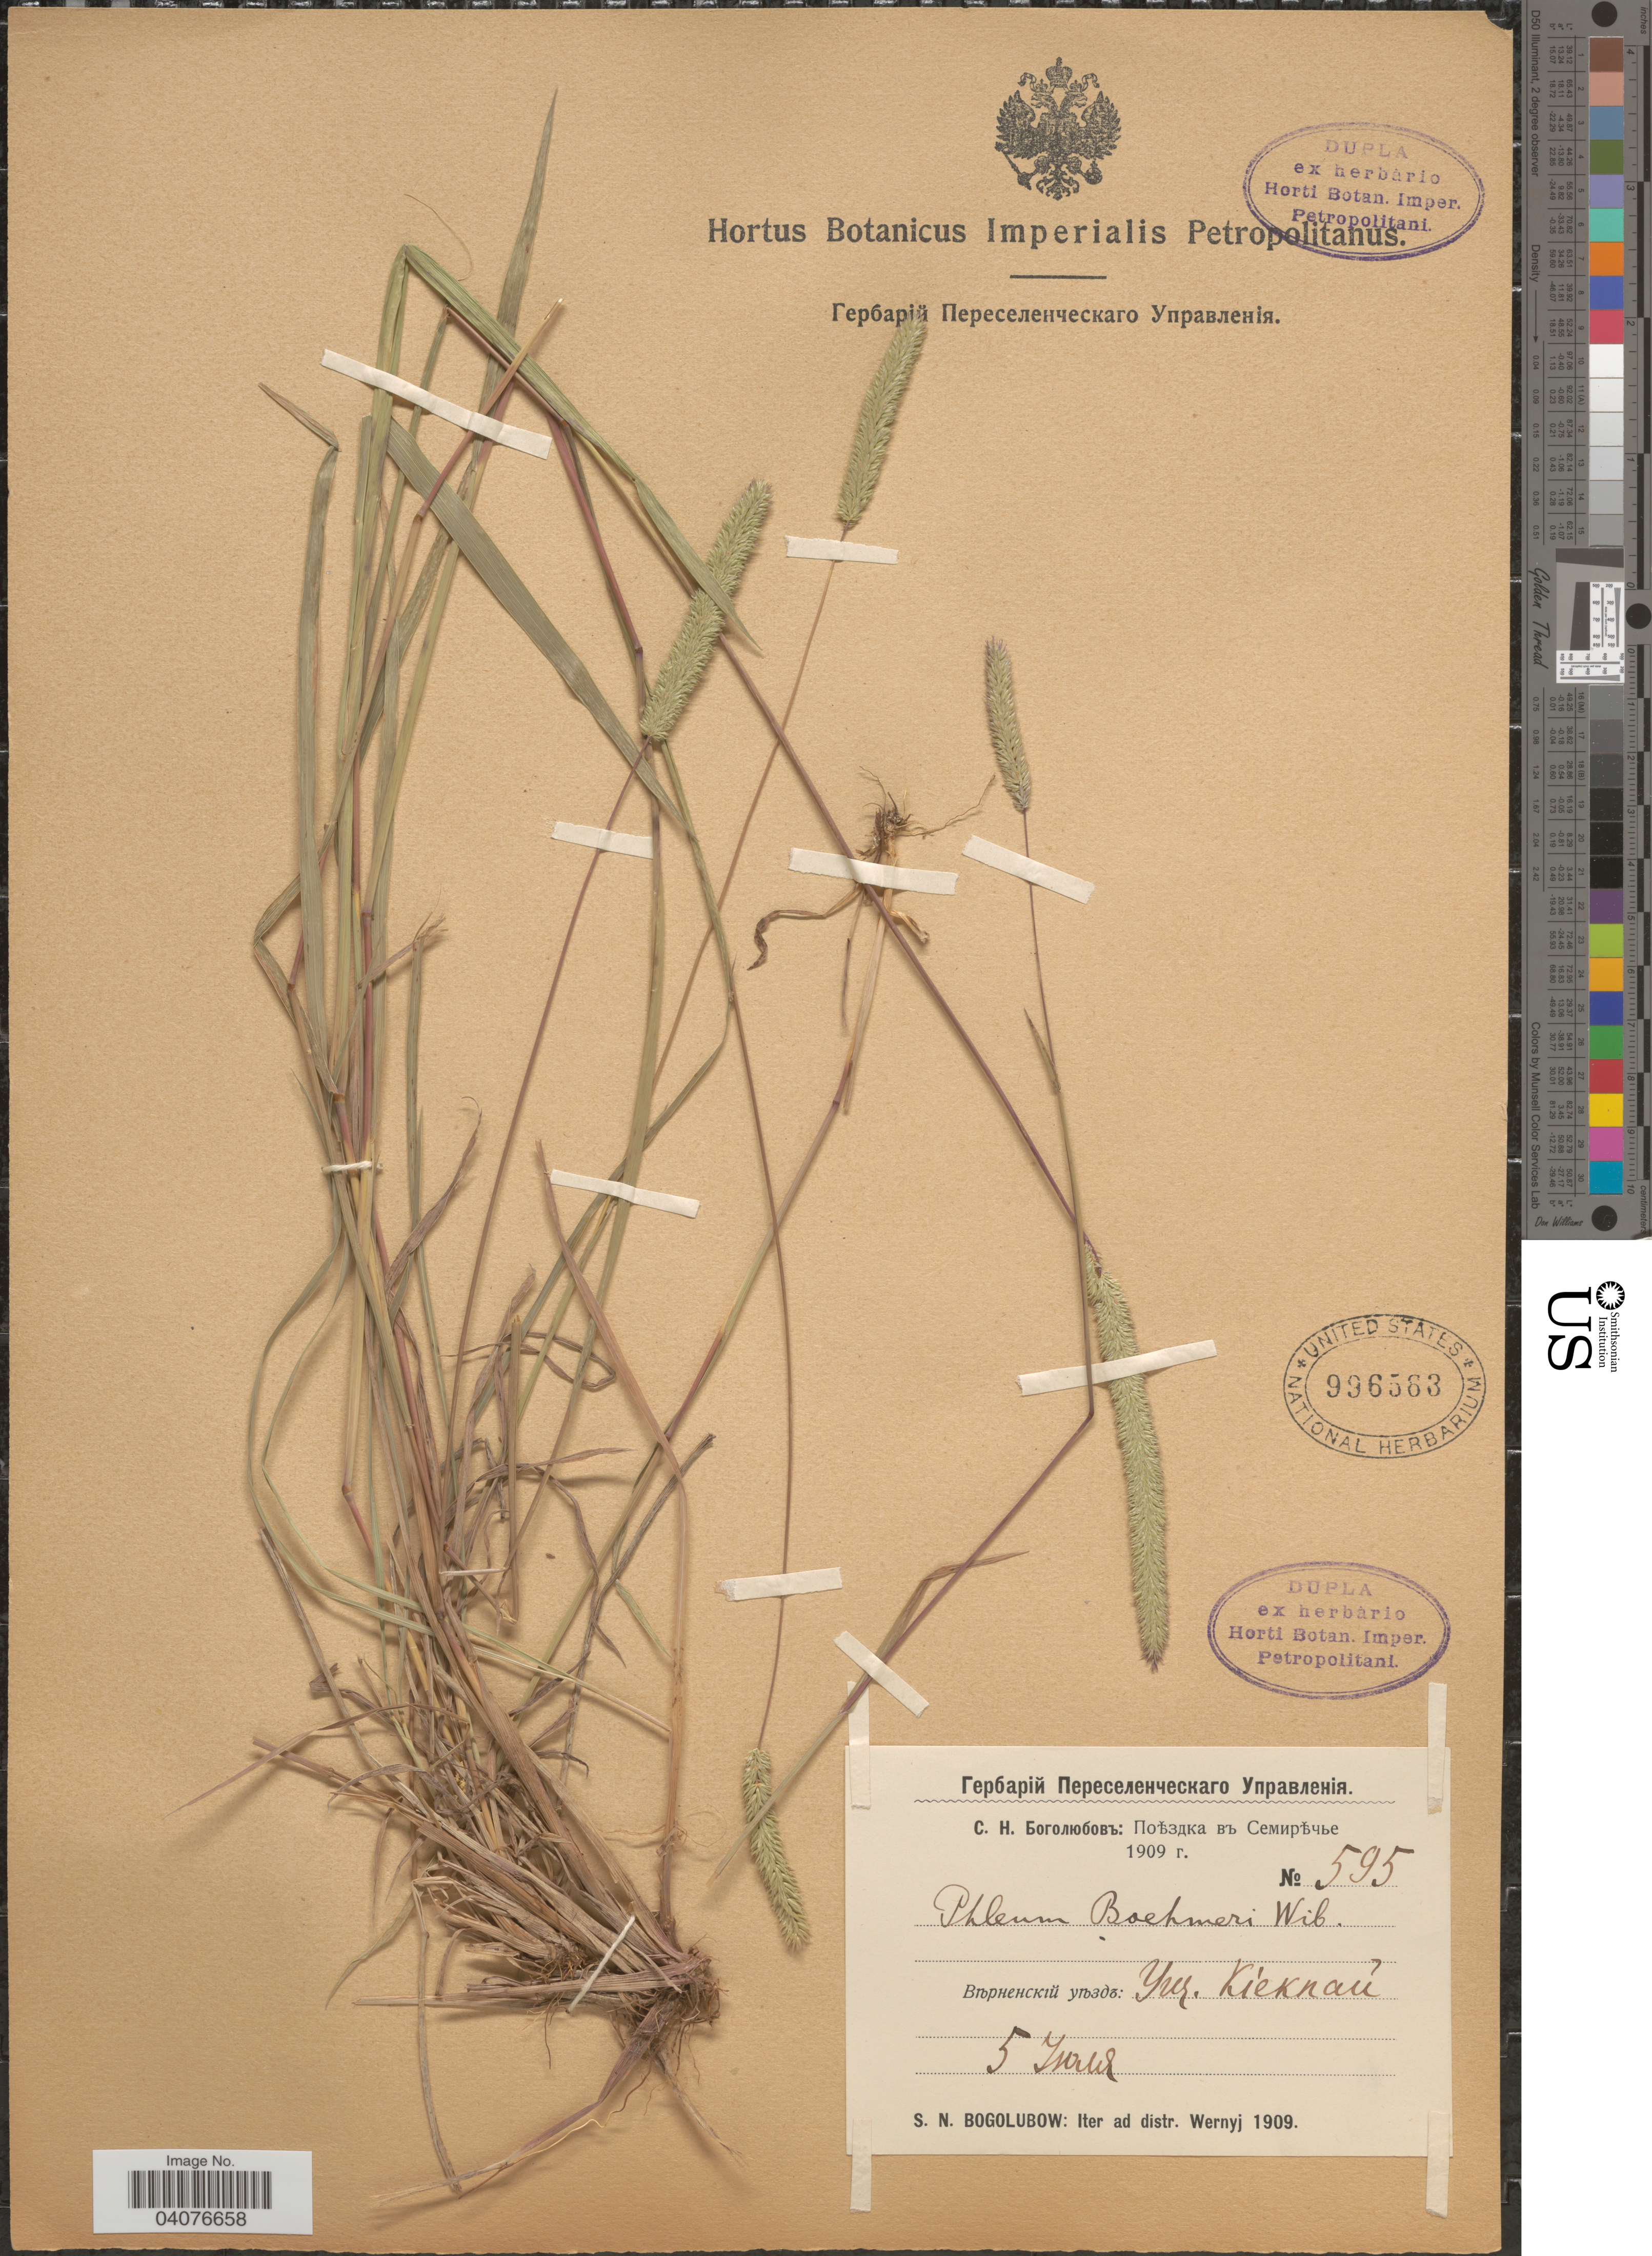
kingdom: Plantae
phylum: Tracheophyta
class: Liliopsida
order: Poales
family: Poaceae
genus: Phleum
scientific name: Phleum phleoides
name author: (L.) H. Karst.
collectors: S. Bogolubow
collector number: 595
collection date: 1909-07-05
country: Kazakhstan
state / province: Almaty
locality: Iter ad distr. Wernyj.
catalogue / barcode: US 996583